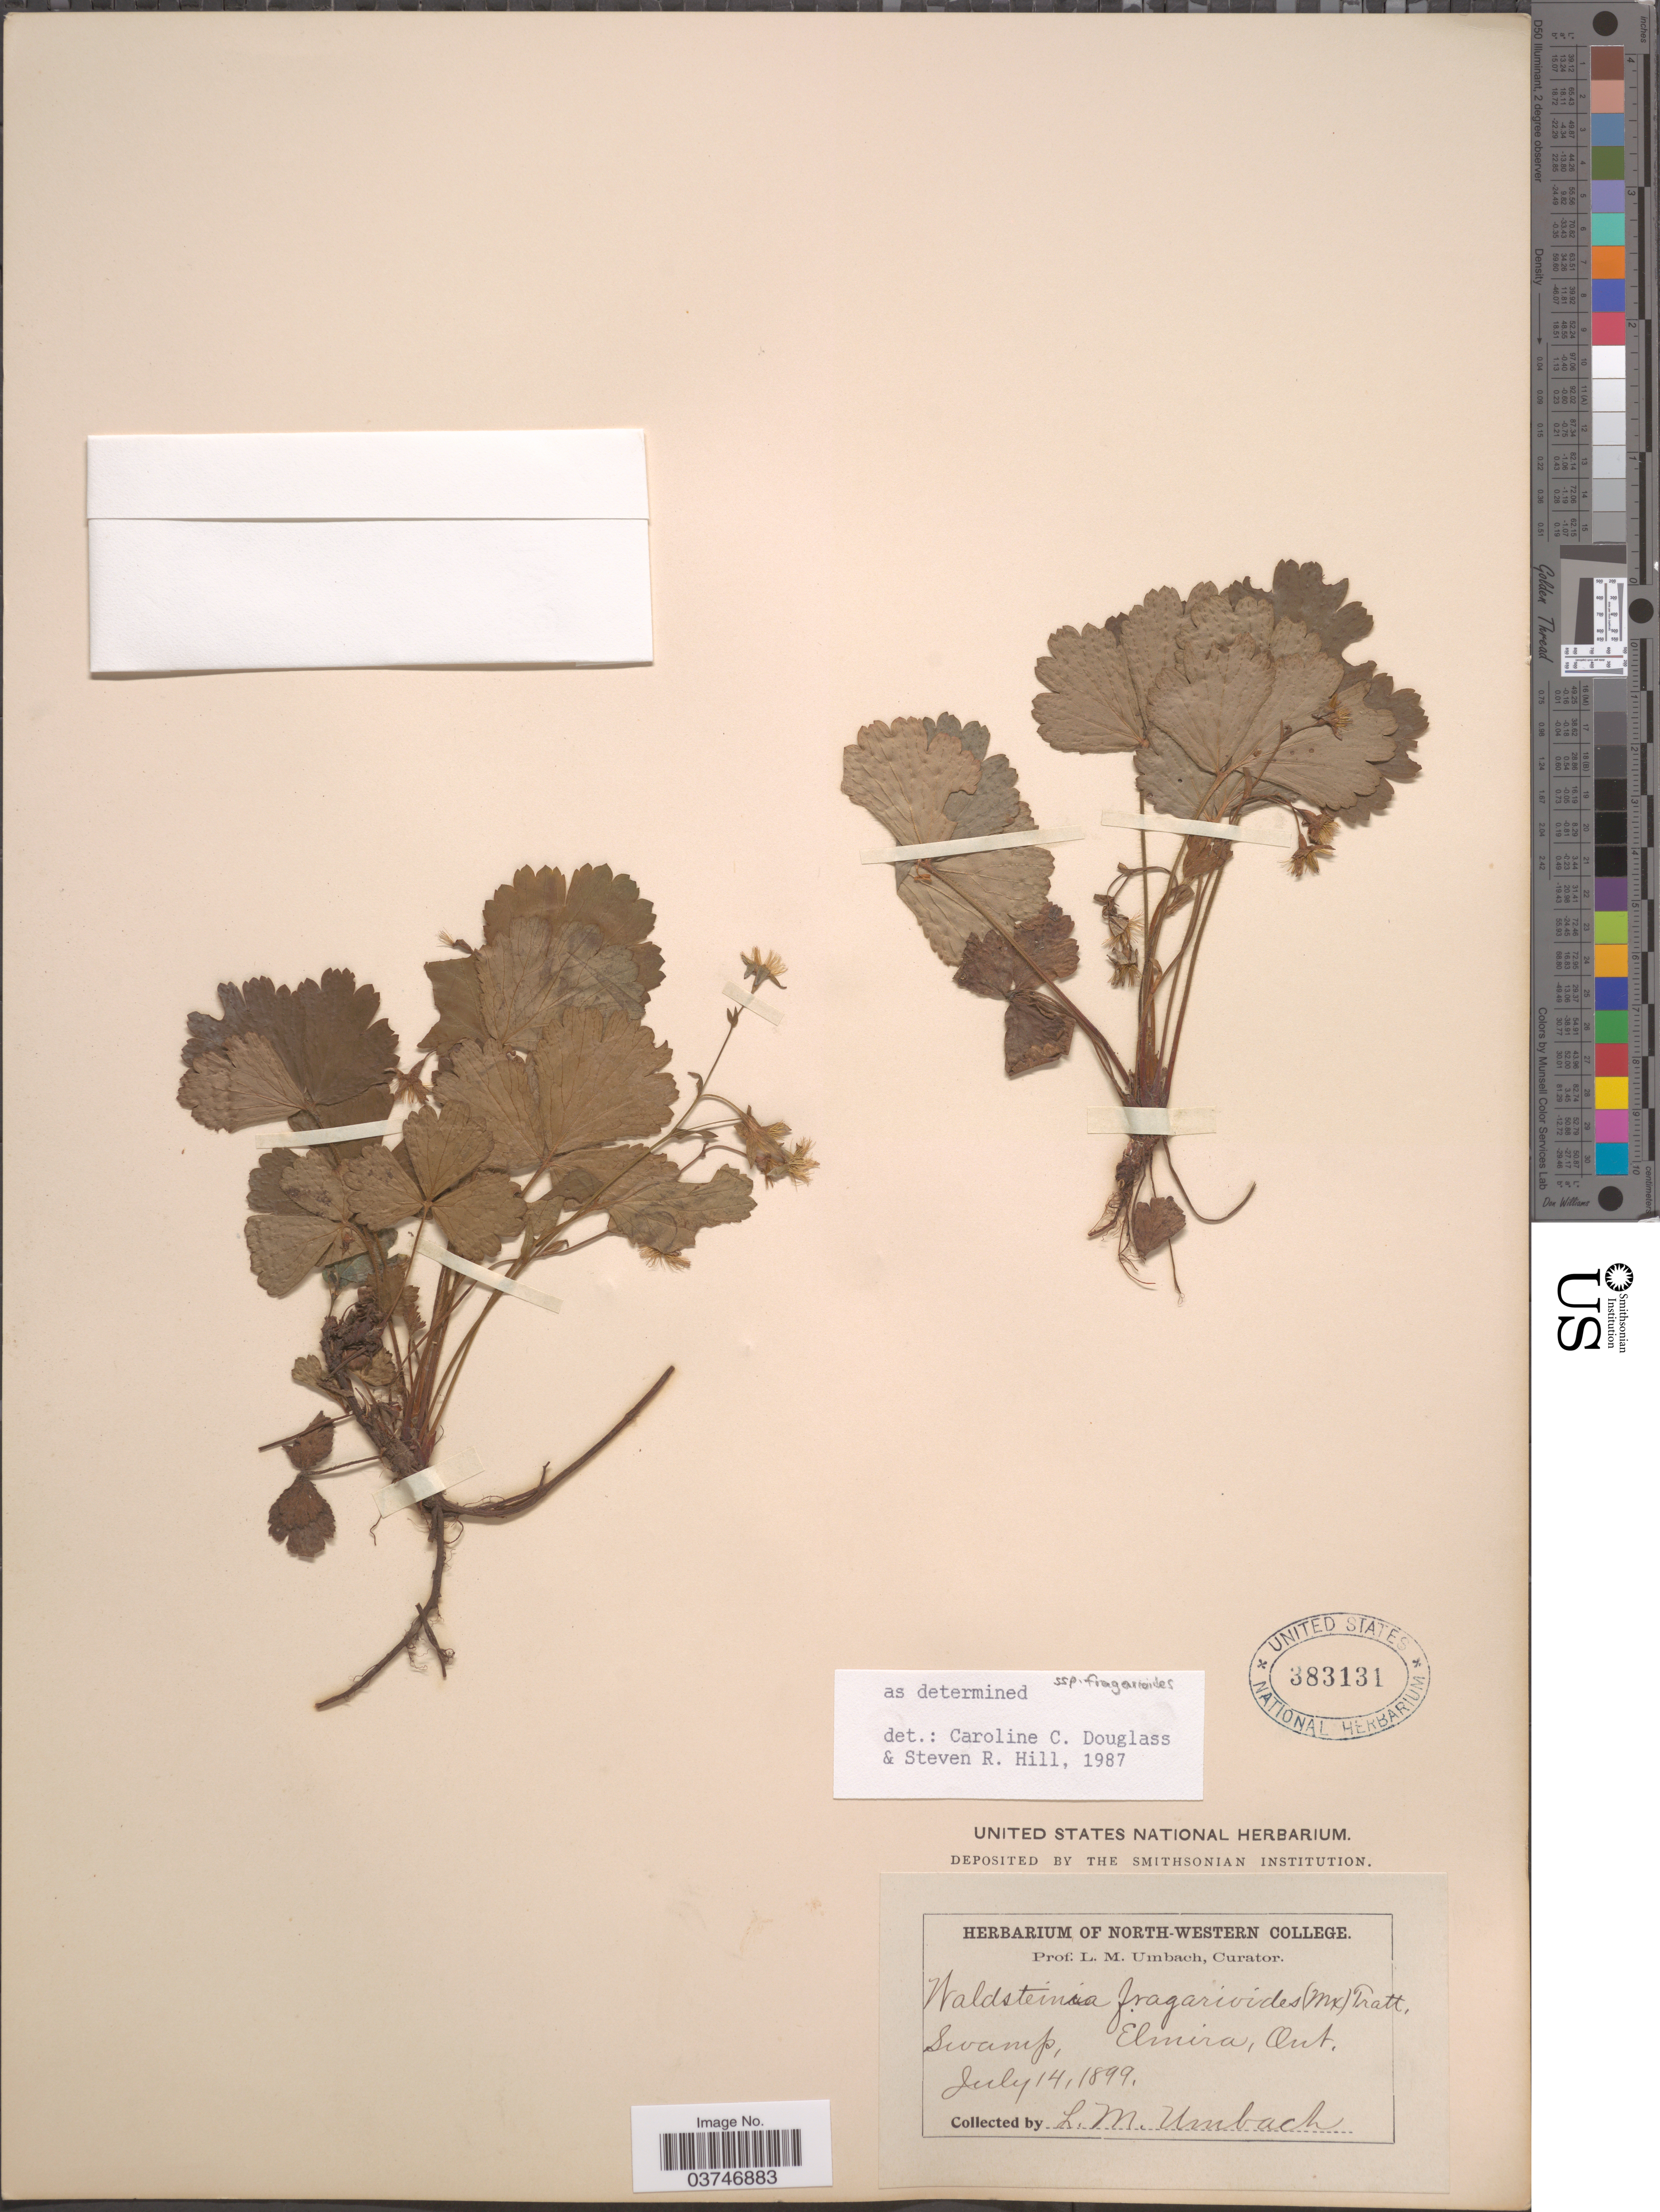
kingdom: Plantae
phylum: Tracheophyta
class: Magnoliopsida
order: Rosales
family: Rosaceae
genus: Waldsteinia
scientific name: Waldsteinia fragarioides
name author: (Michx.) Tratt.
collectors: L. M. Umbach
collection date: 1899-07-14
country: Canada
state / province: Ontario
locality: Elmira.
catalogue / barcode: US 383131